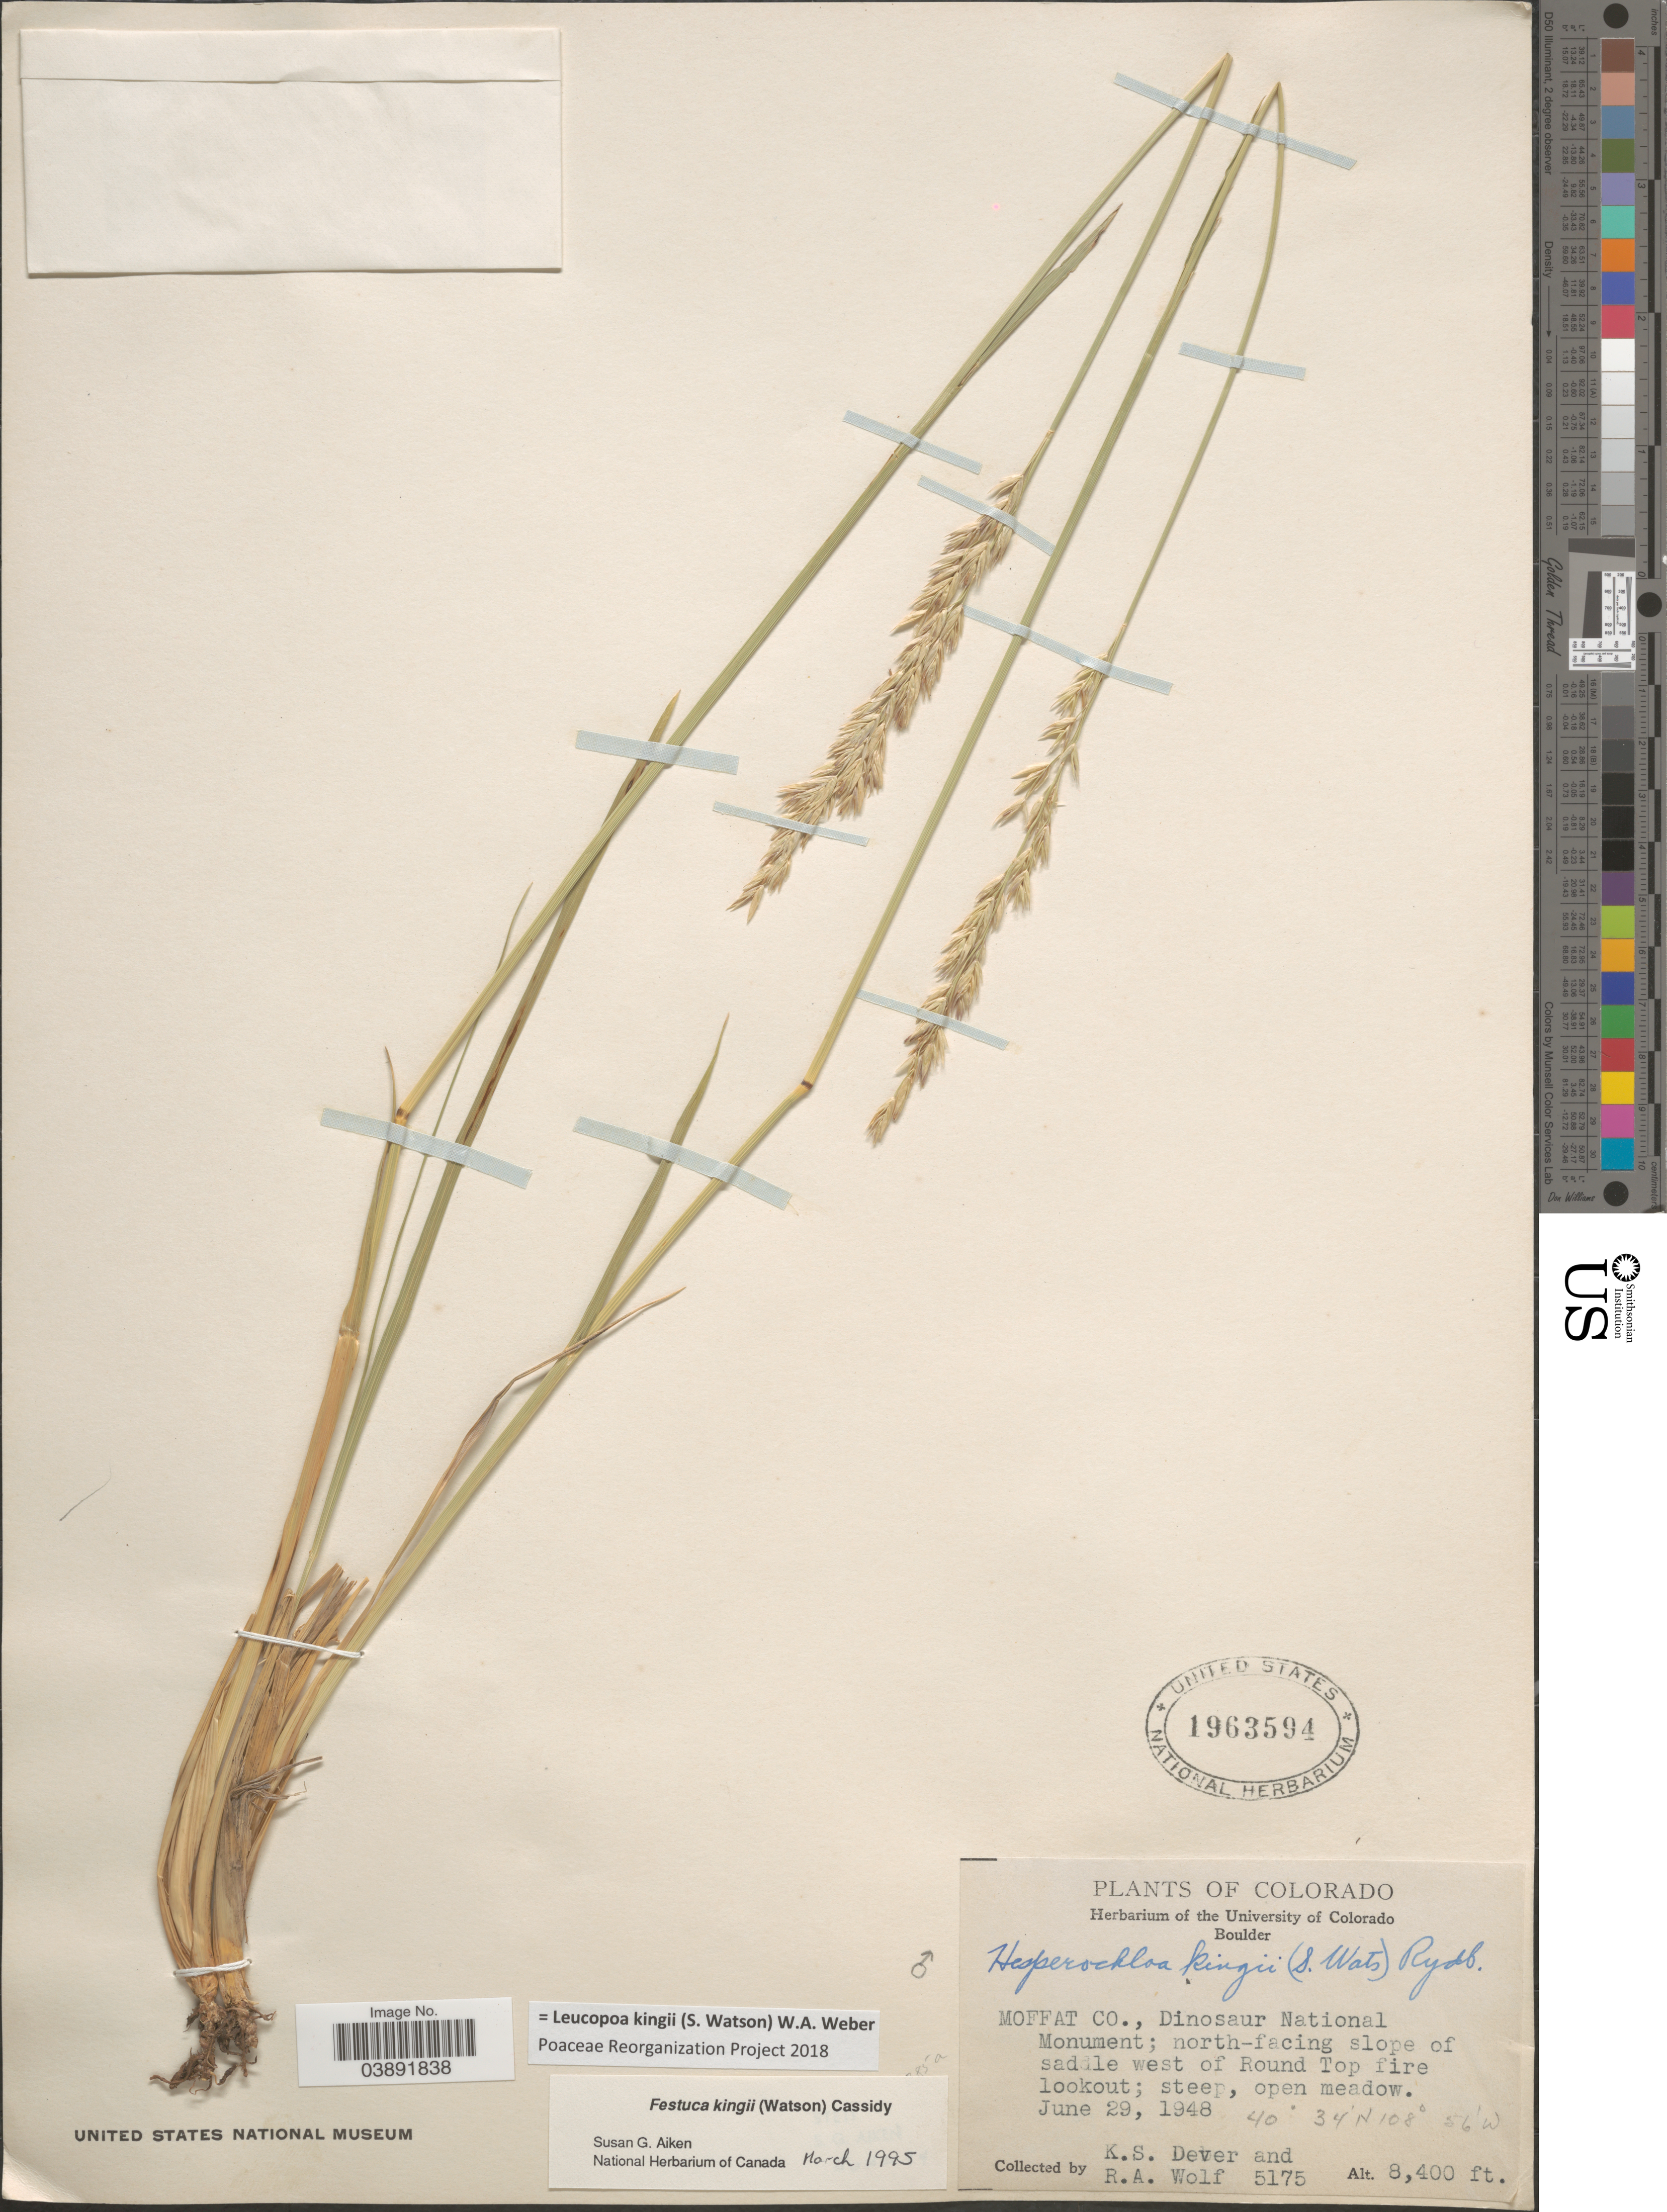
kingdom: Plantae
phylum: Tracheophyta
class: Liliopsida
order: Poales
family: Poaceae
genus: Hesperochloa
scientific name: Hesperochloa kingii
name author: (S. Watson) Rydb.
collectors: K. Dever & R. Wolf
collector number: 5175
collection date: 1948-06-29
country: United States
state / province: Colorado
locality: Moffat Co., Dinosaur National Monument; north-facing slope of saddle west of Round Top fire lookout.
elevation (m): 2560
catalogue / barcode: US 1963594